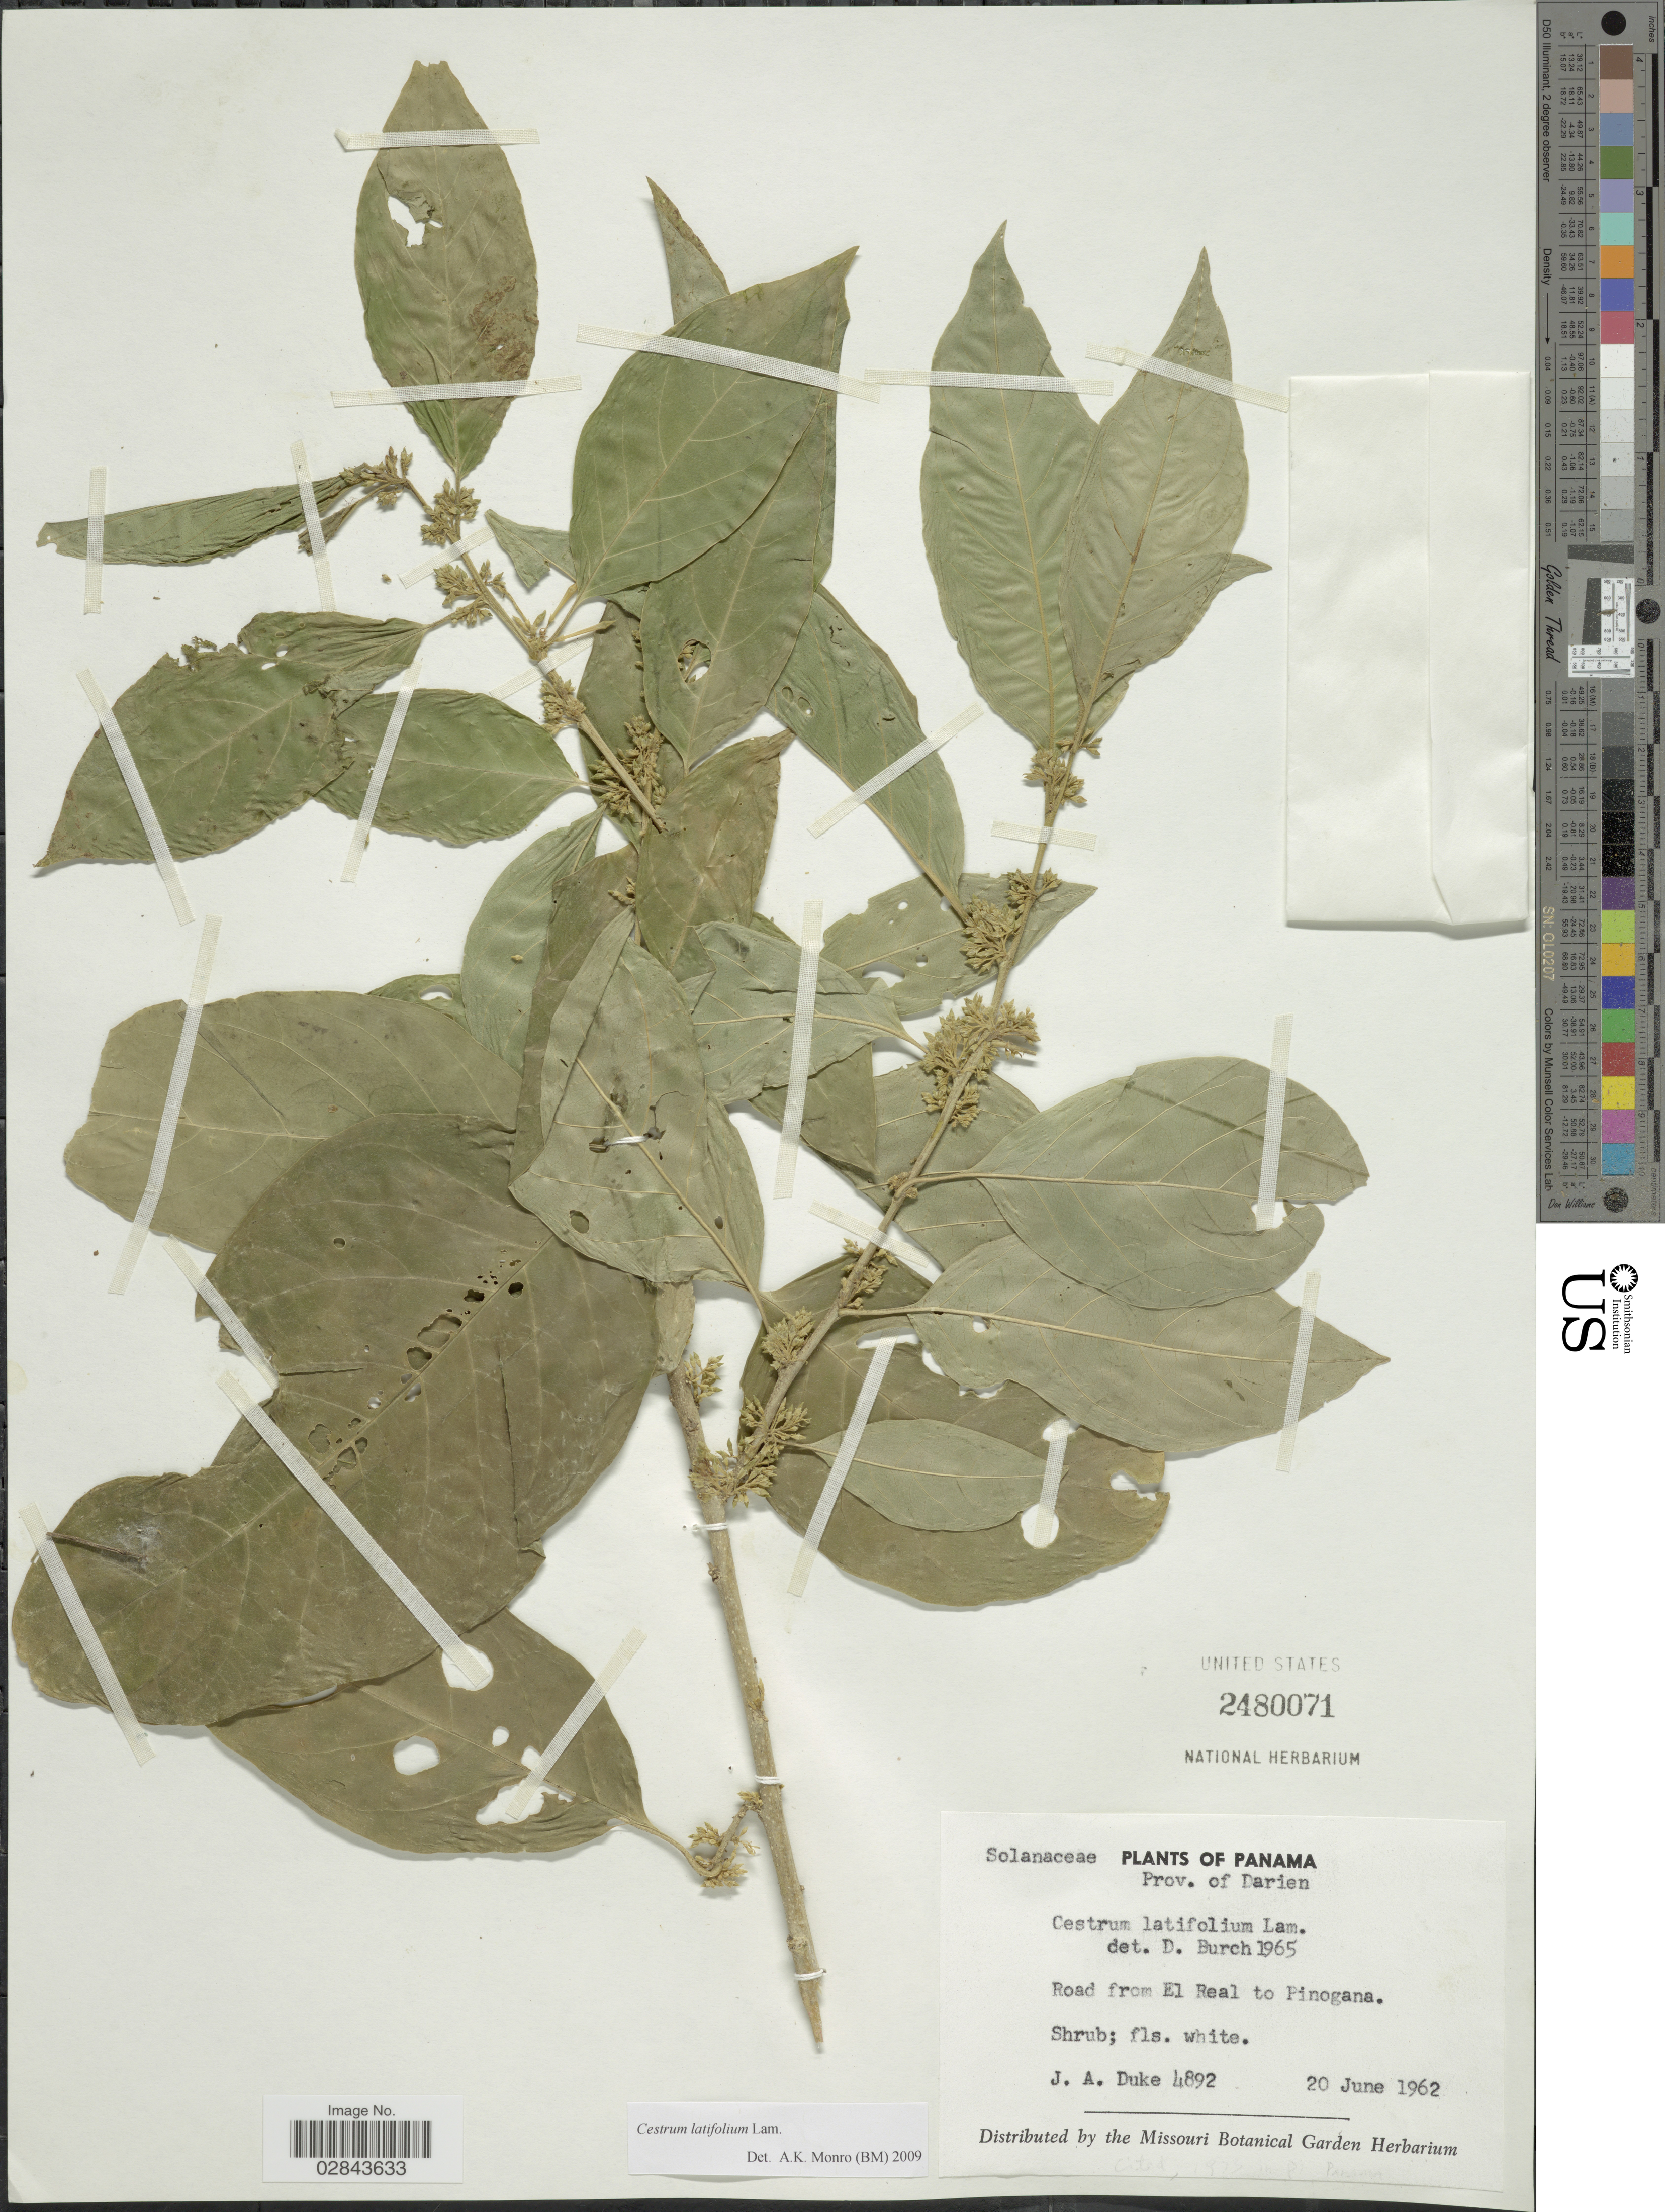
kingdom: Plantae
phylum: Tracheophyta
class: Magnoliopsida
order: Solanales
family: Solanaceae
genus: Cestrum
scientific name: Cestrum latifolium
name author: Lam.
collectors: J. A. Duke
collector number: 4892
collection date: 1962-06-20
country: Panama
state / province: Darién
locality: Prov. of Darien, Road from El Real to Pinogana.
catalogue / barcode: US 2480071